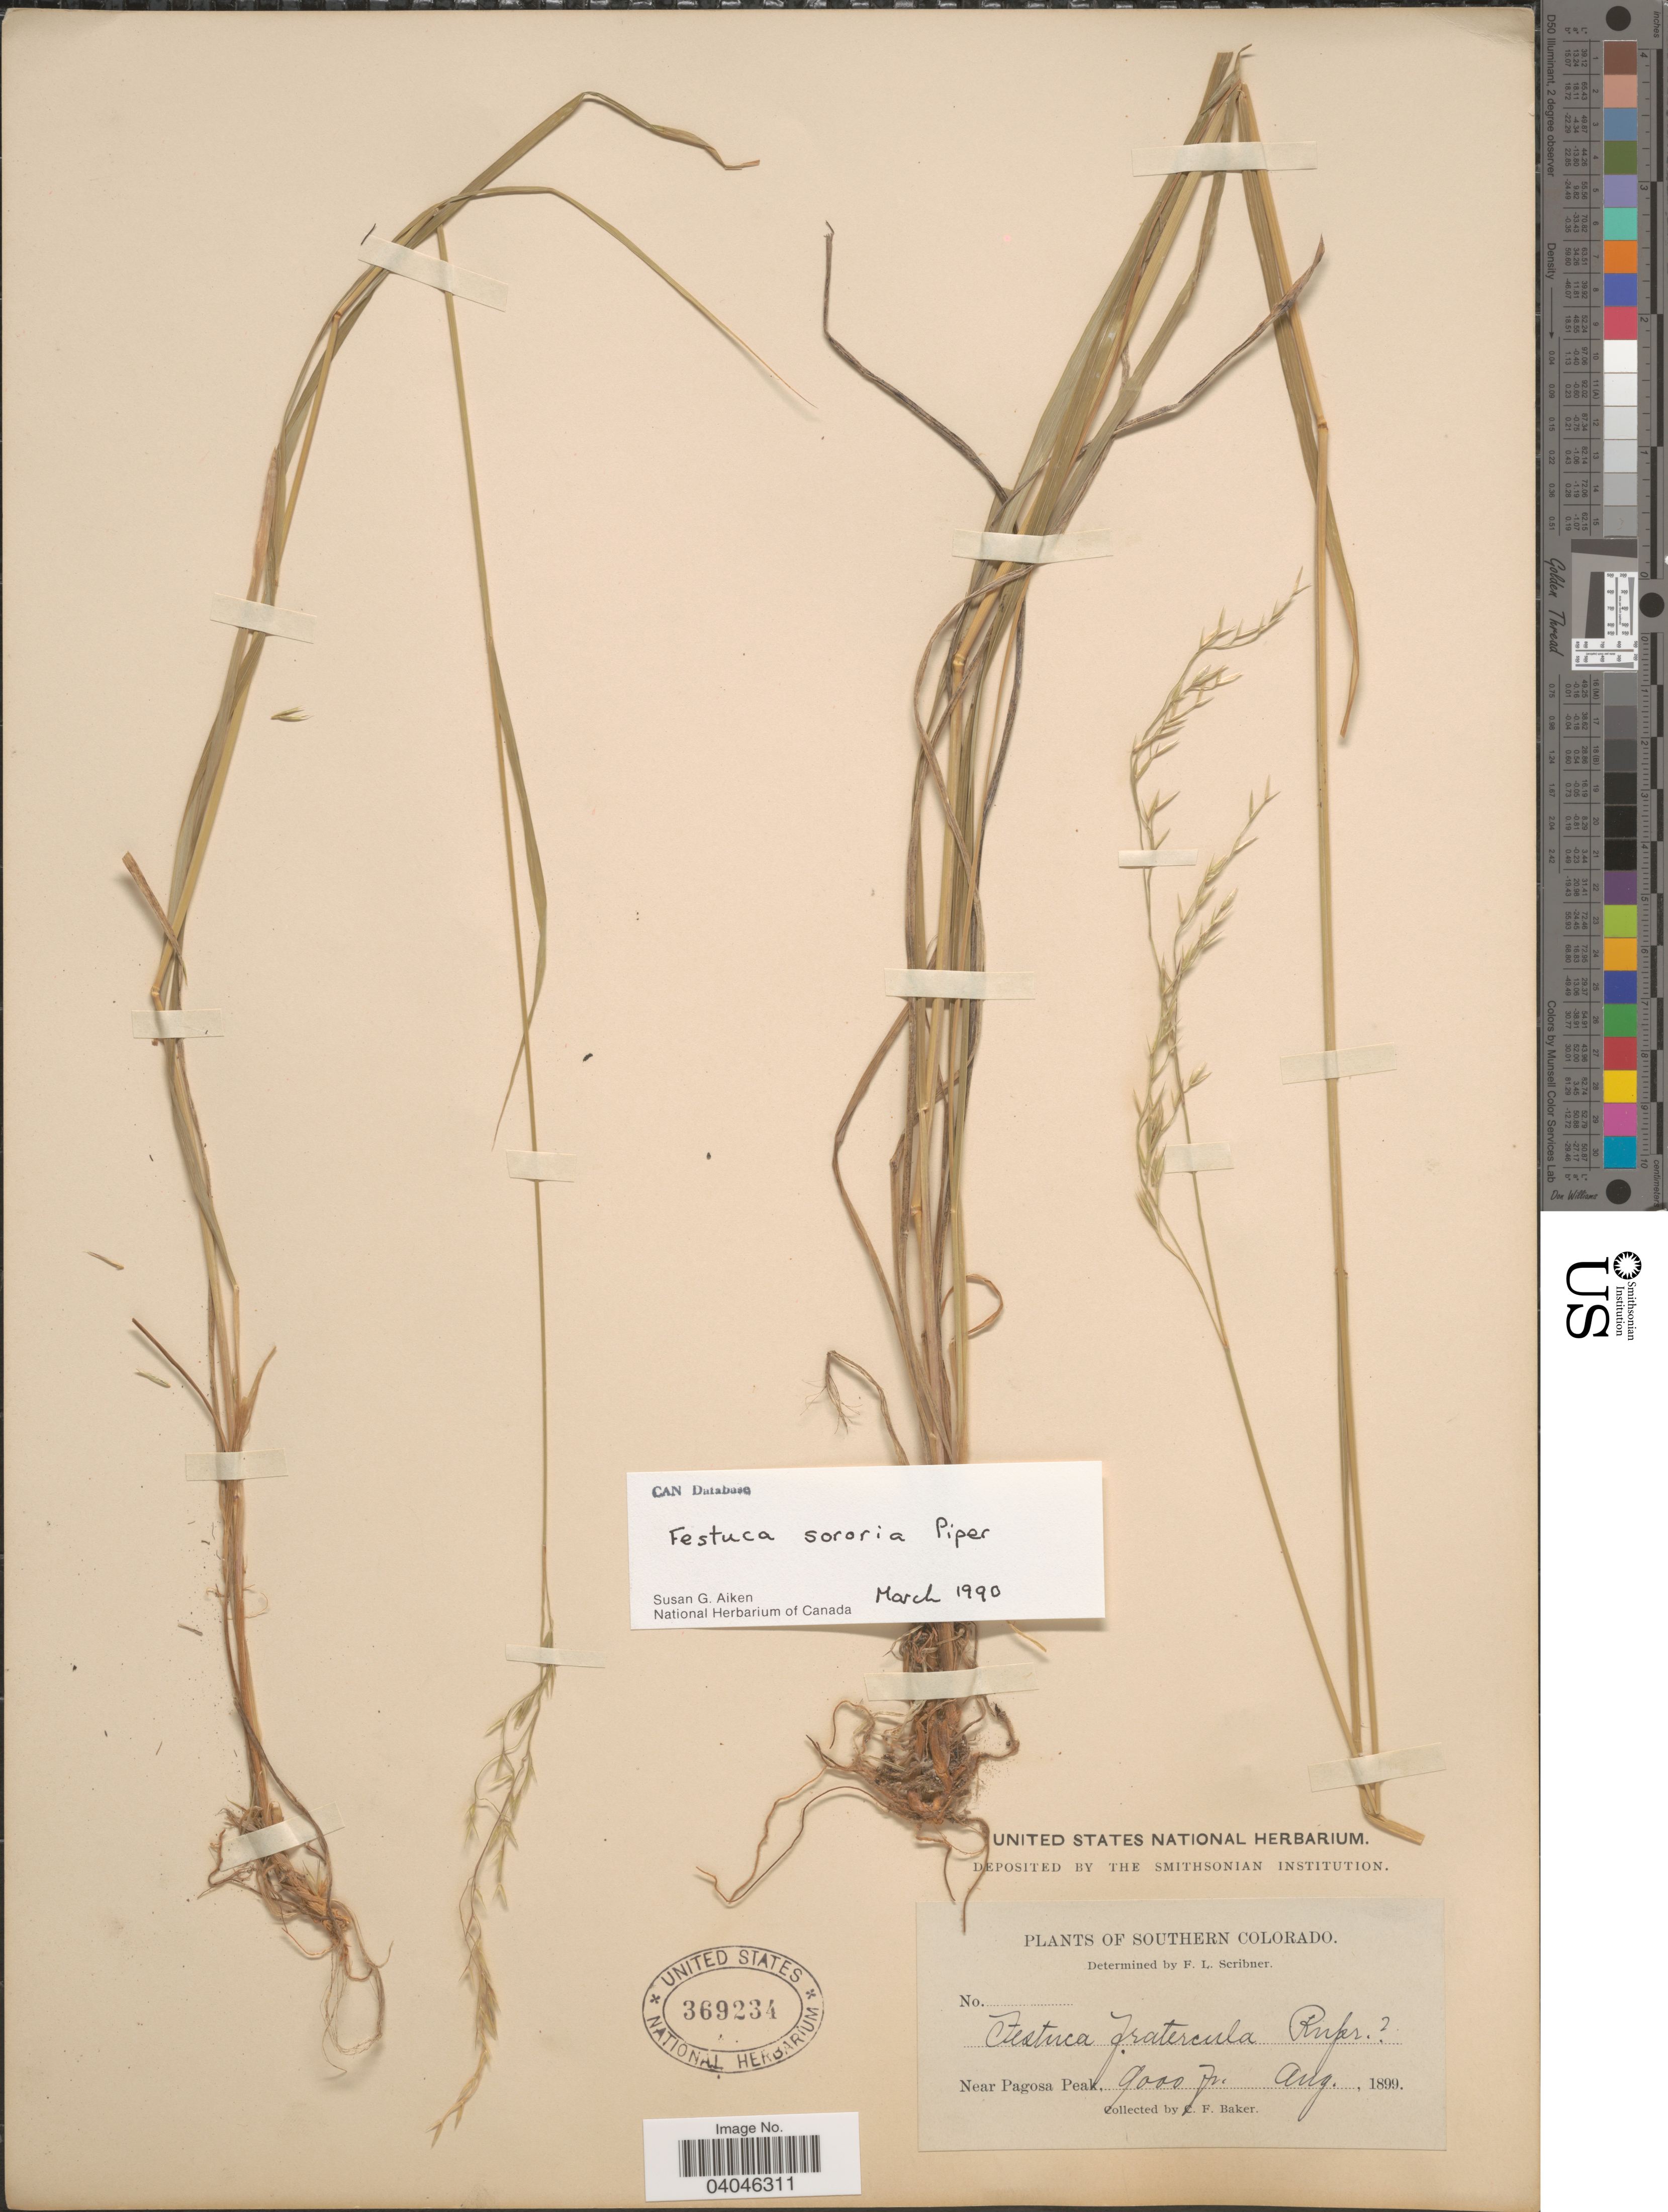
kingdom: Plantae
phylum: Tracheophyta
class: Liliopsida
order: Poales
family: Poaceae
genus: Festuca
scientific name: Festuca sororia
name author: Piper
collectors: C. F. Baker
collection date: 1899-08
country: United States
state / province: Colorado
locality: Southern Colorado. Near Pagosa Peak.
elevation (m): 2743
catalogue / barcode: US 369234